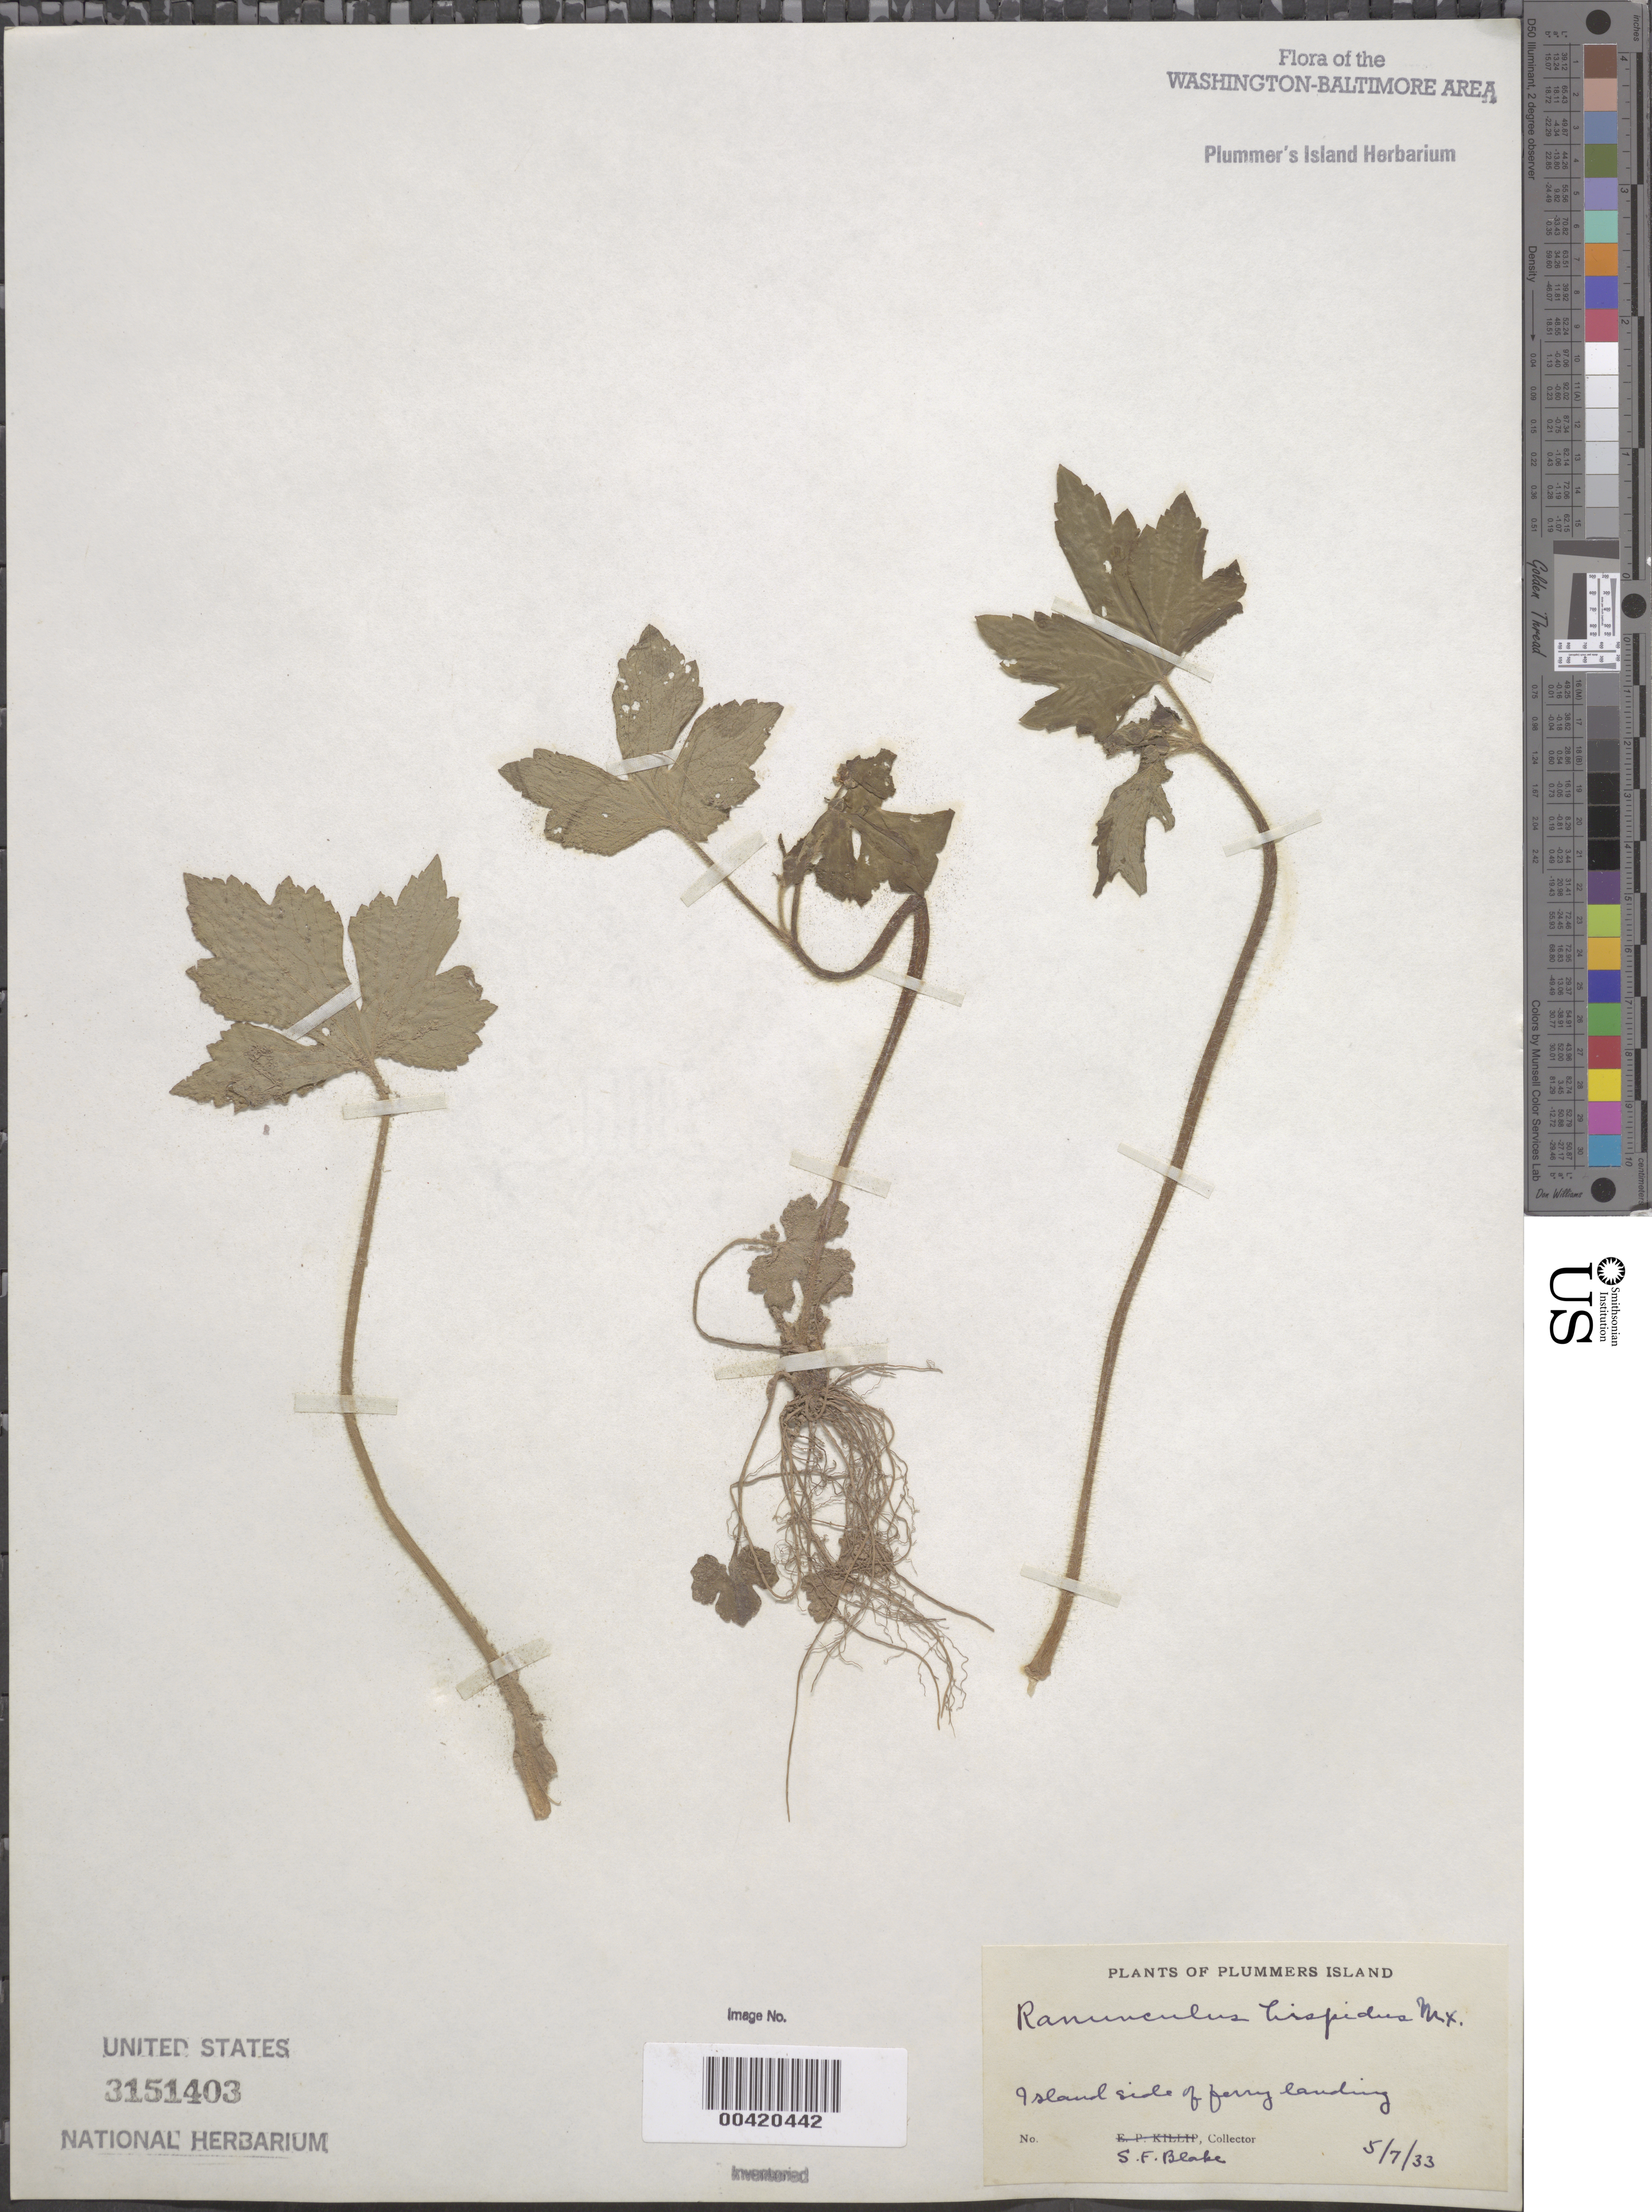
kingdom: Plantae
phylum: Tracheophyta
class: Magnoliopsida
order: Ranunculales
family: Ranunculaceae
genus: Ranunculus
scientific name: Ranunculus hispidus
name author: Michx.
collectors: S. Blake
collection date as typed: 07 May 1933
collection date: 1933-05-07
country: United States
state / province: Maryland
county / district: Montgomery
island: Plummers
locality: Plummer's Island; Ferry Landing C. & O. Canal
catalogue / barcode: US 3151403